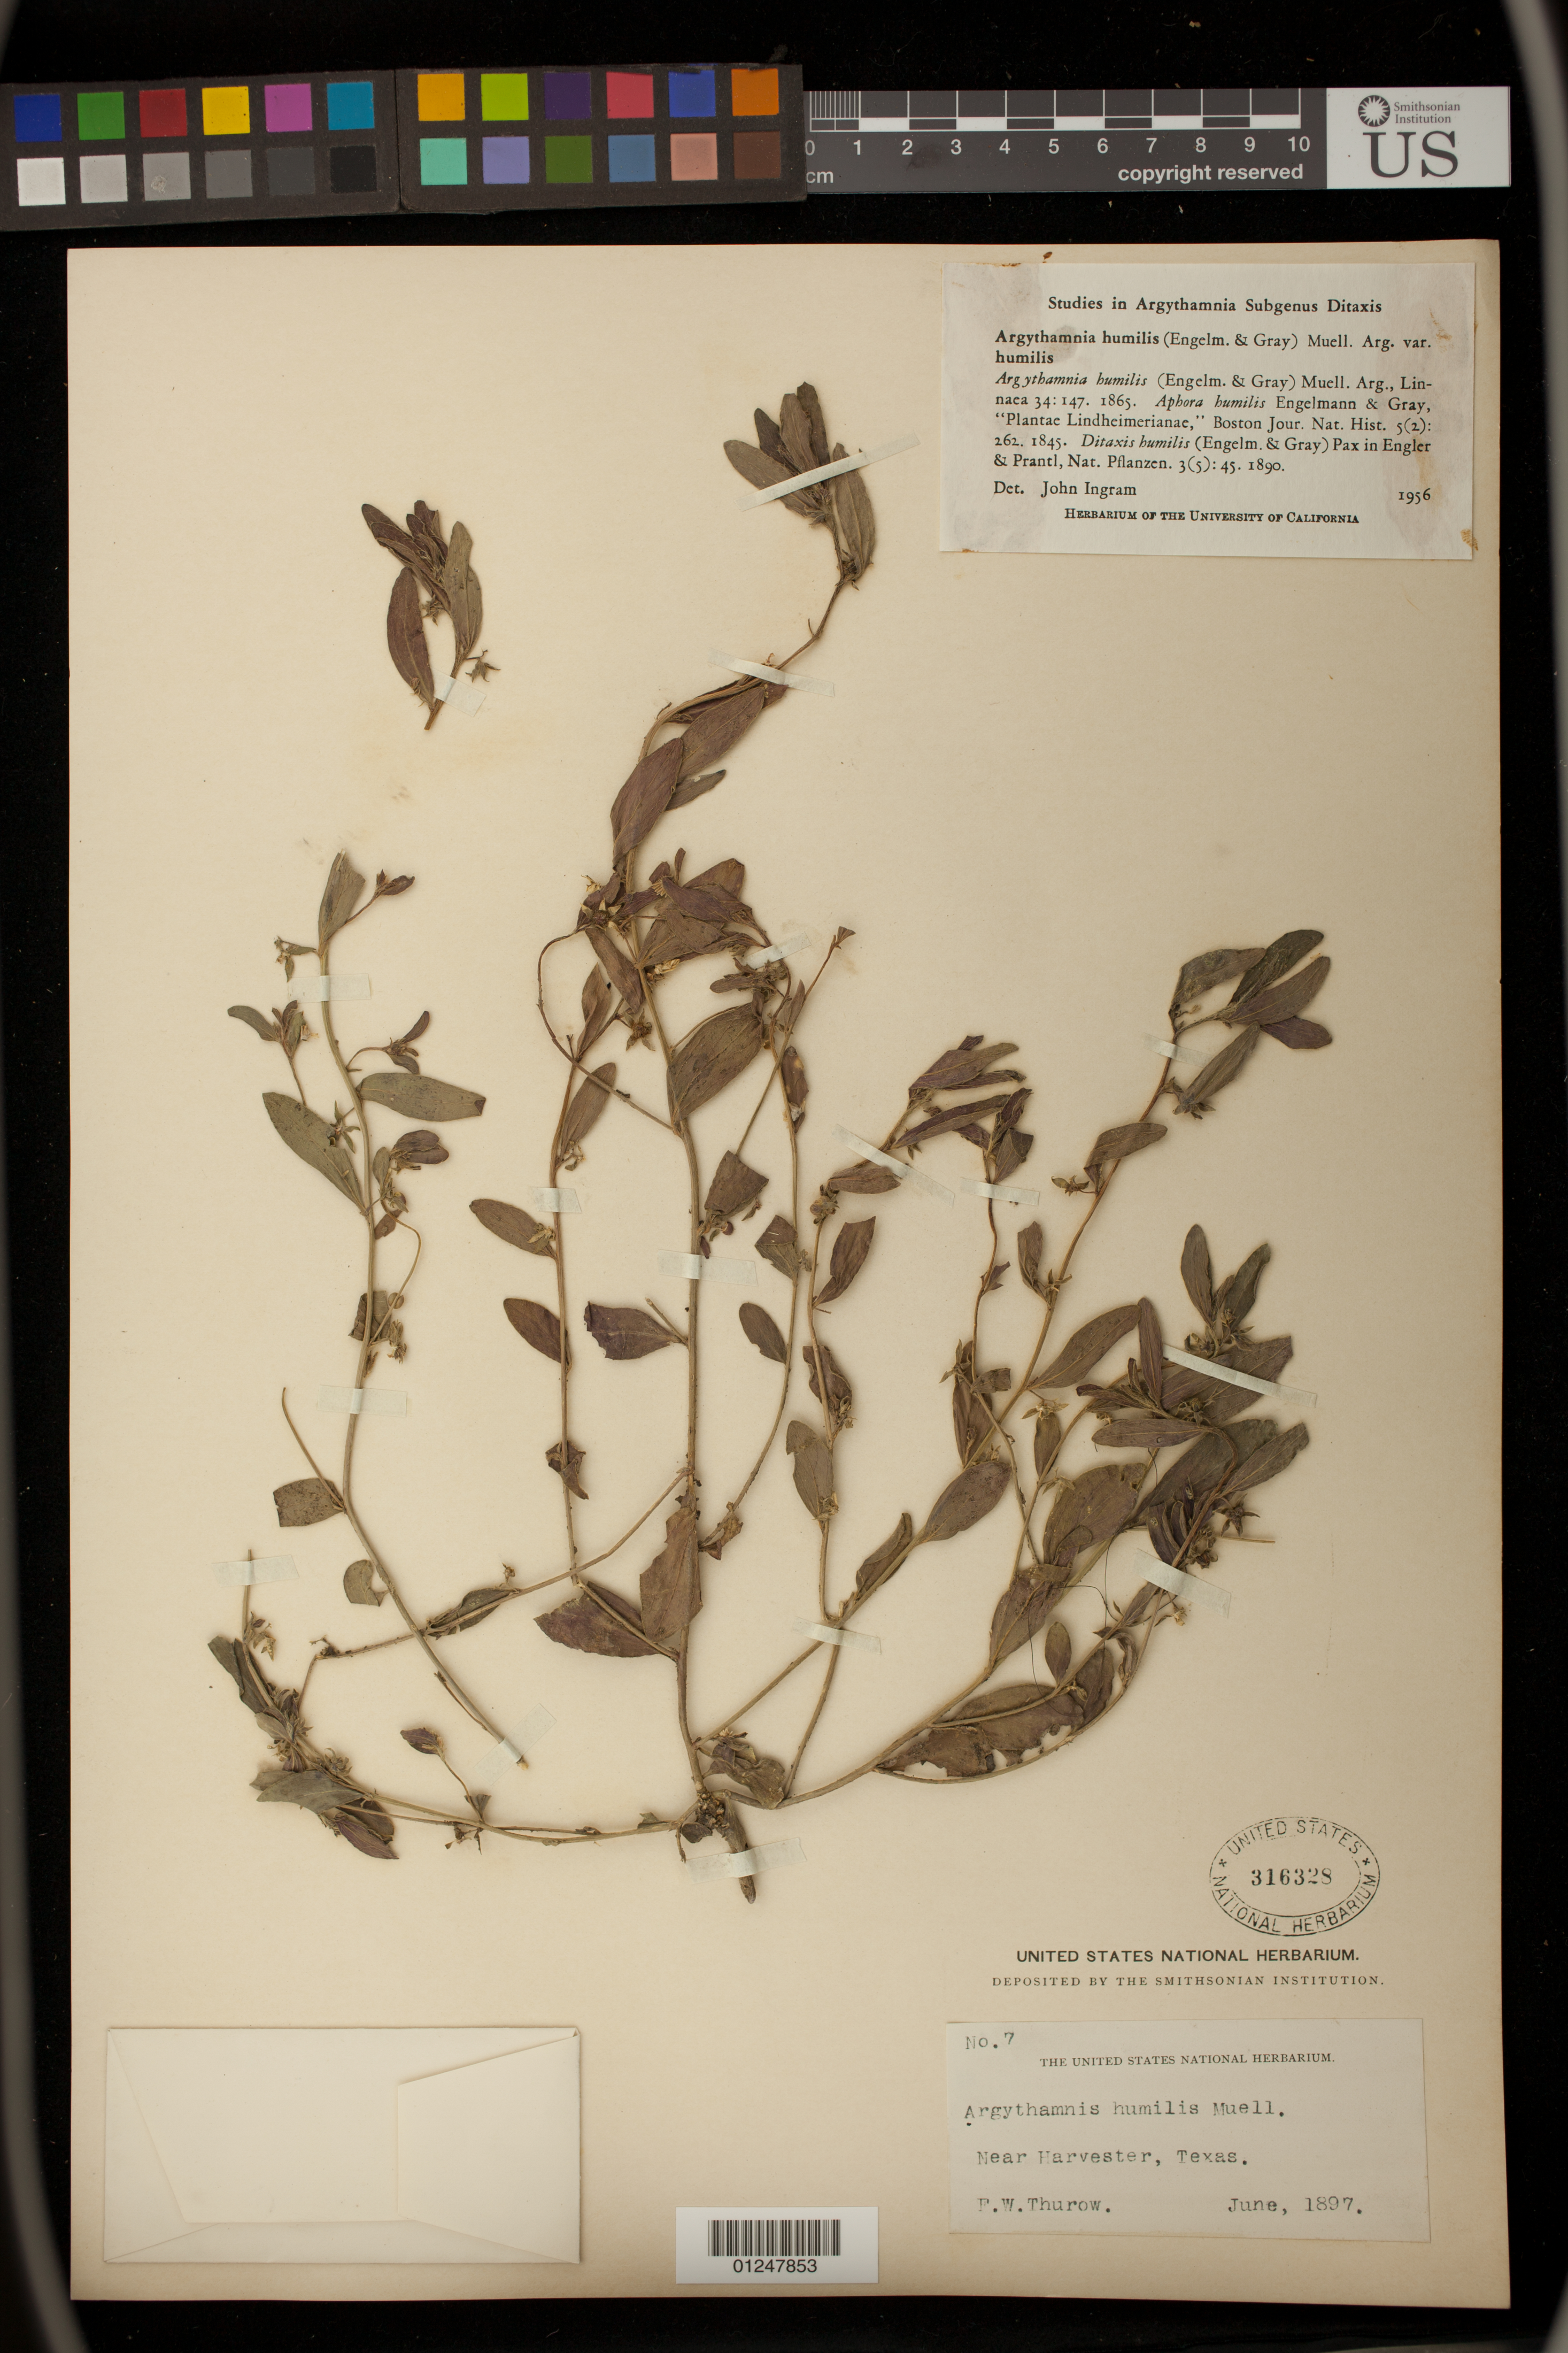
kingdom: Plantae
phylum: Tracheophyta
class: Magnoliopsida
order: Malpighiales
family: Euphorbiaceae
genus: Argythamnia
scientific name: Argythamnia humilis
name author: (Engelm. & A. Gray) Müll. Arg.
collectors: F. W. Thurow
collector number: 7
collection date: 1897-06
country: United States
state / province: Texas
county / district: Waller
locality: Harvester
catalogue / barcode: US 316328